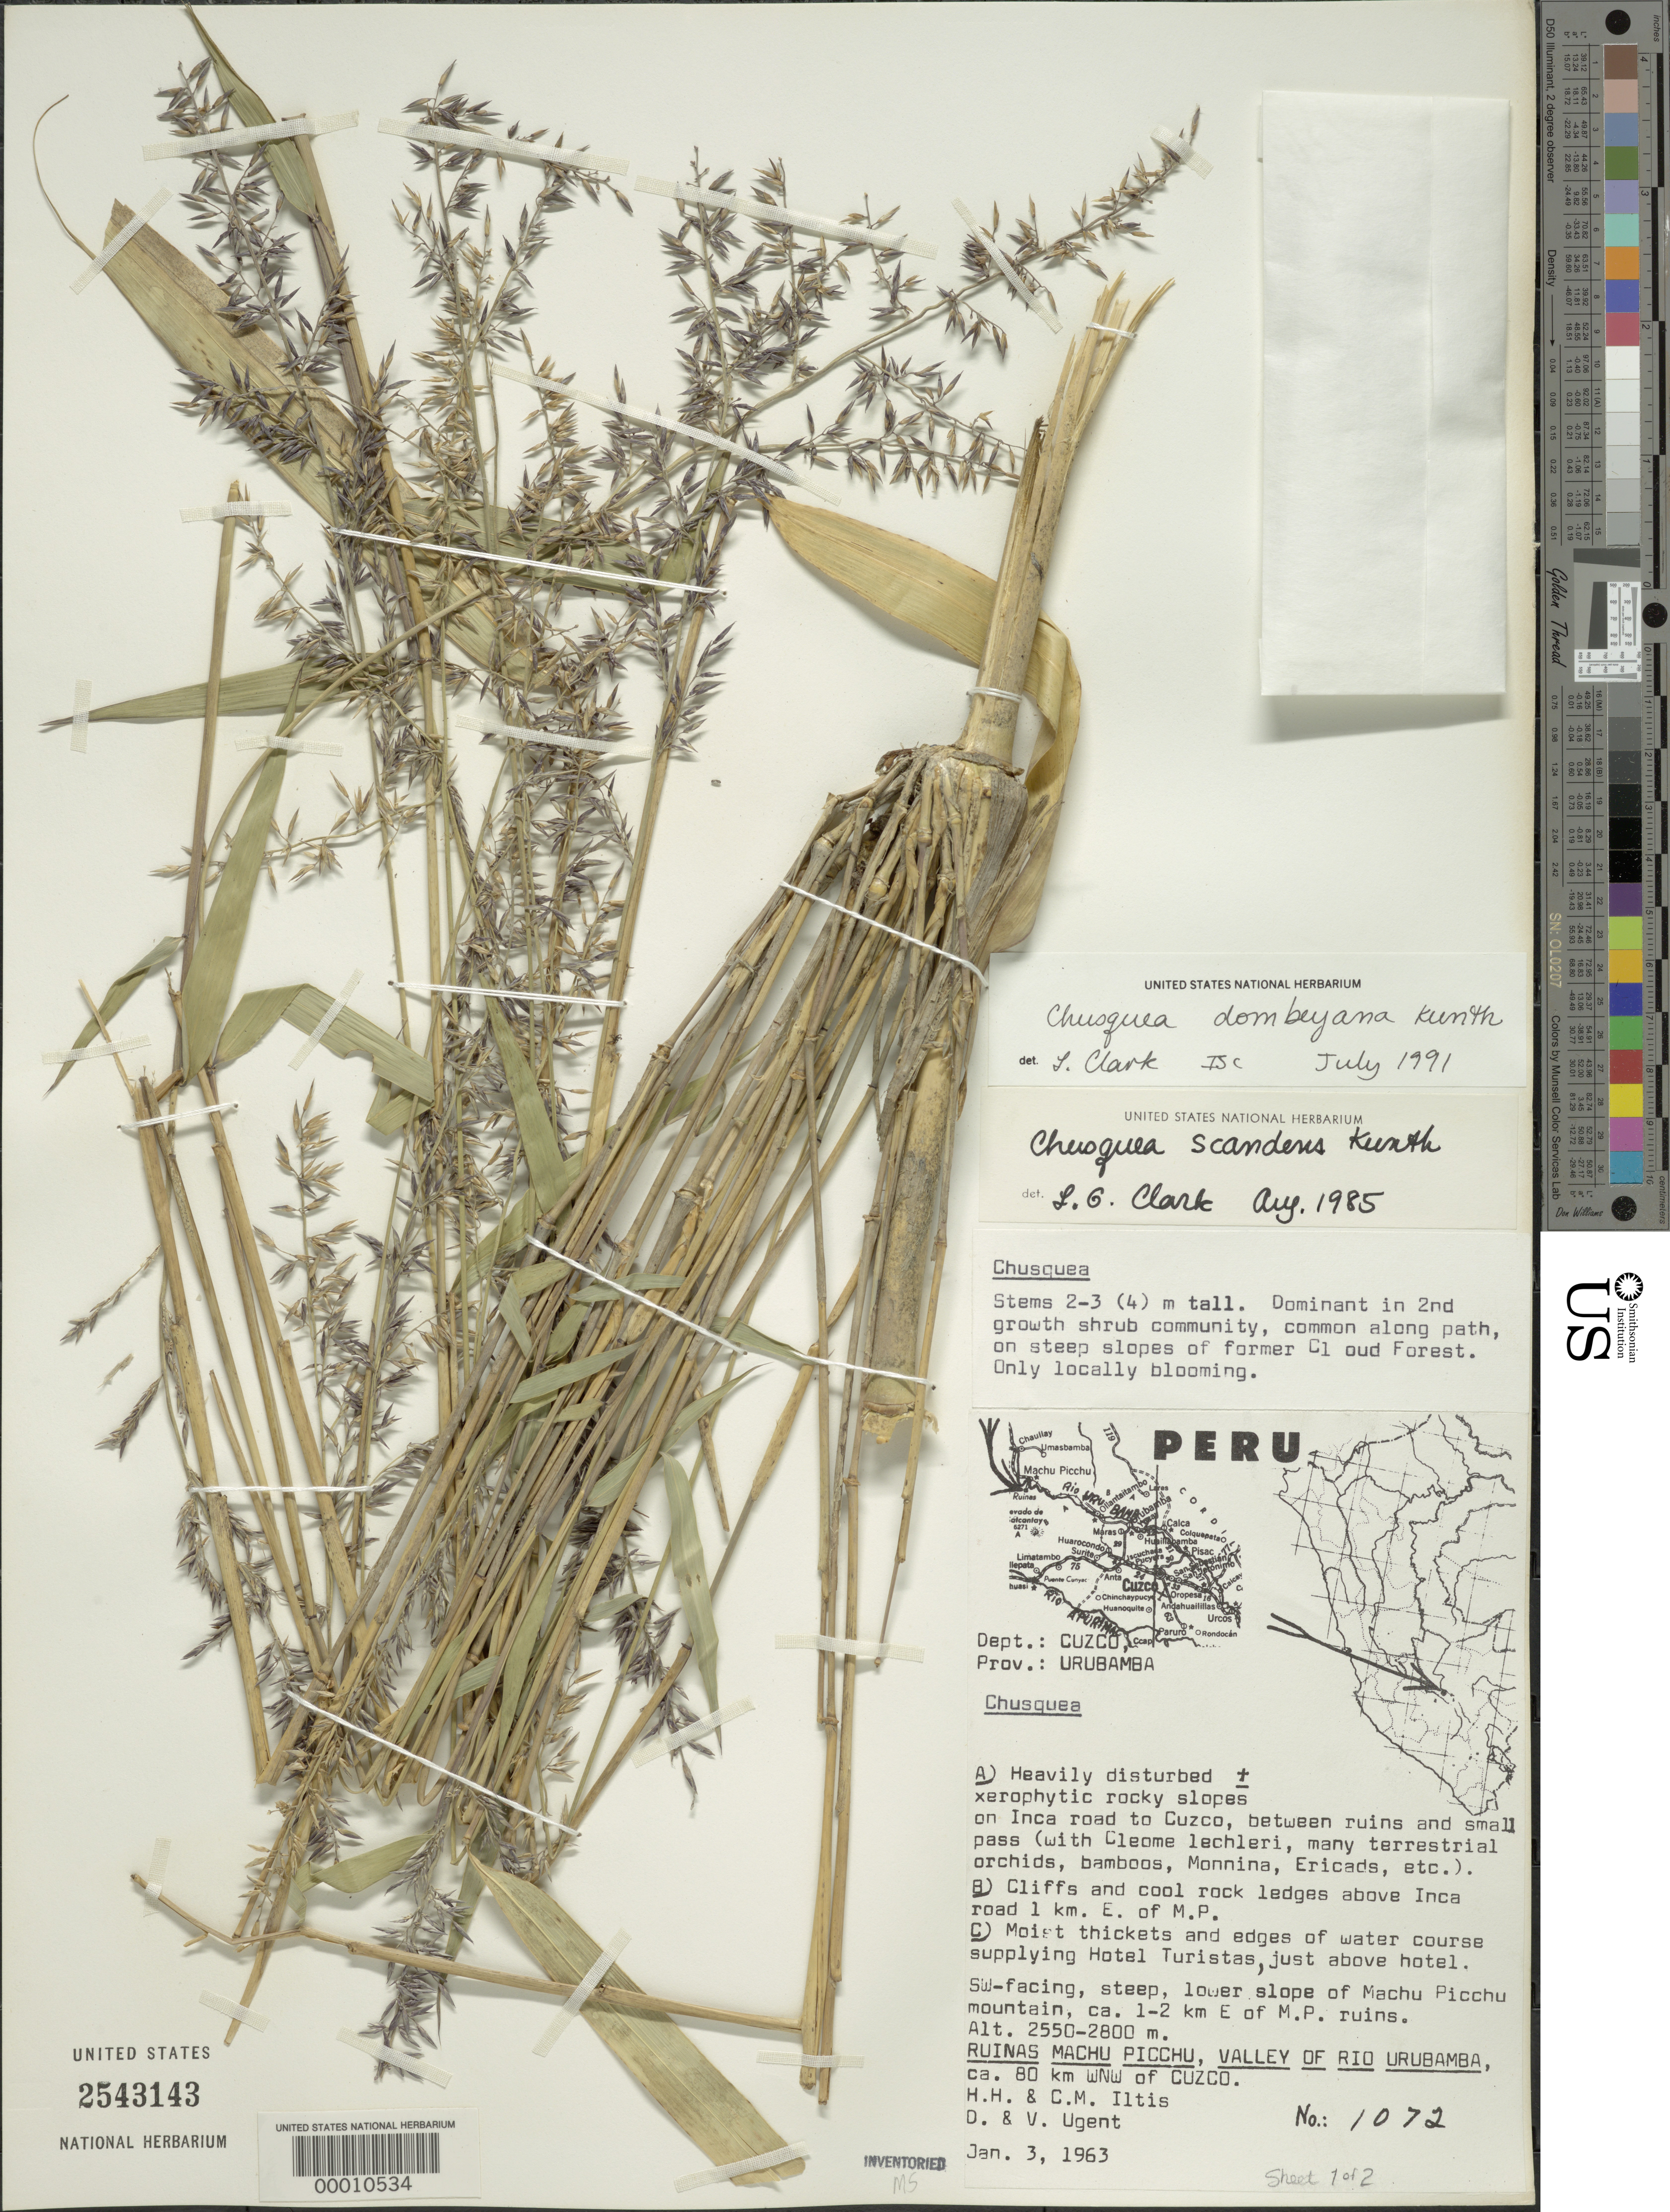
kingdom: Plantae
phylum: Tracheophyta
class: Liliopsida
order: Poales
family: Poaceae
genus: Chusquea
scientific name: Chusquea dombeyana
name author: Kunth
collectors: H. H. Iltis, C. M Iltis, D. Ugent & V. Ugent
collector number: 1072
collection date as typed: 03 Jan 1963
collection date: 1963-01-03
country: Peru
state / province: Cusco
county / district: Urubamba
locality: Machu Picchu Mountain, ca. 1-2 km E of Machupicchu Ruins; Ruinas Machu Picchu, valley of Río Urubamba, ca. 80 km WNW of Cuzco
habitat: Steep, lower slope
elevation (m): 2550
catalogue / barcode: US 2543143